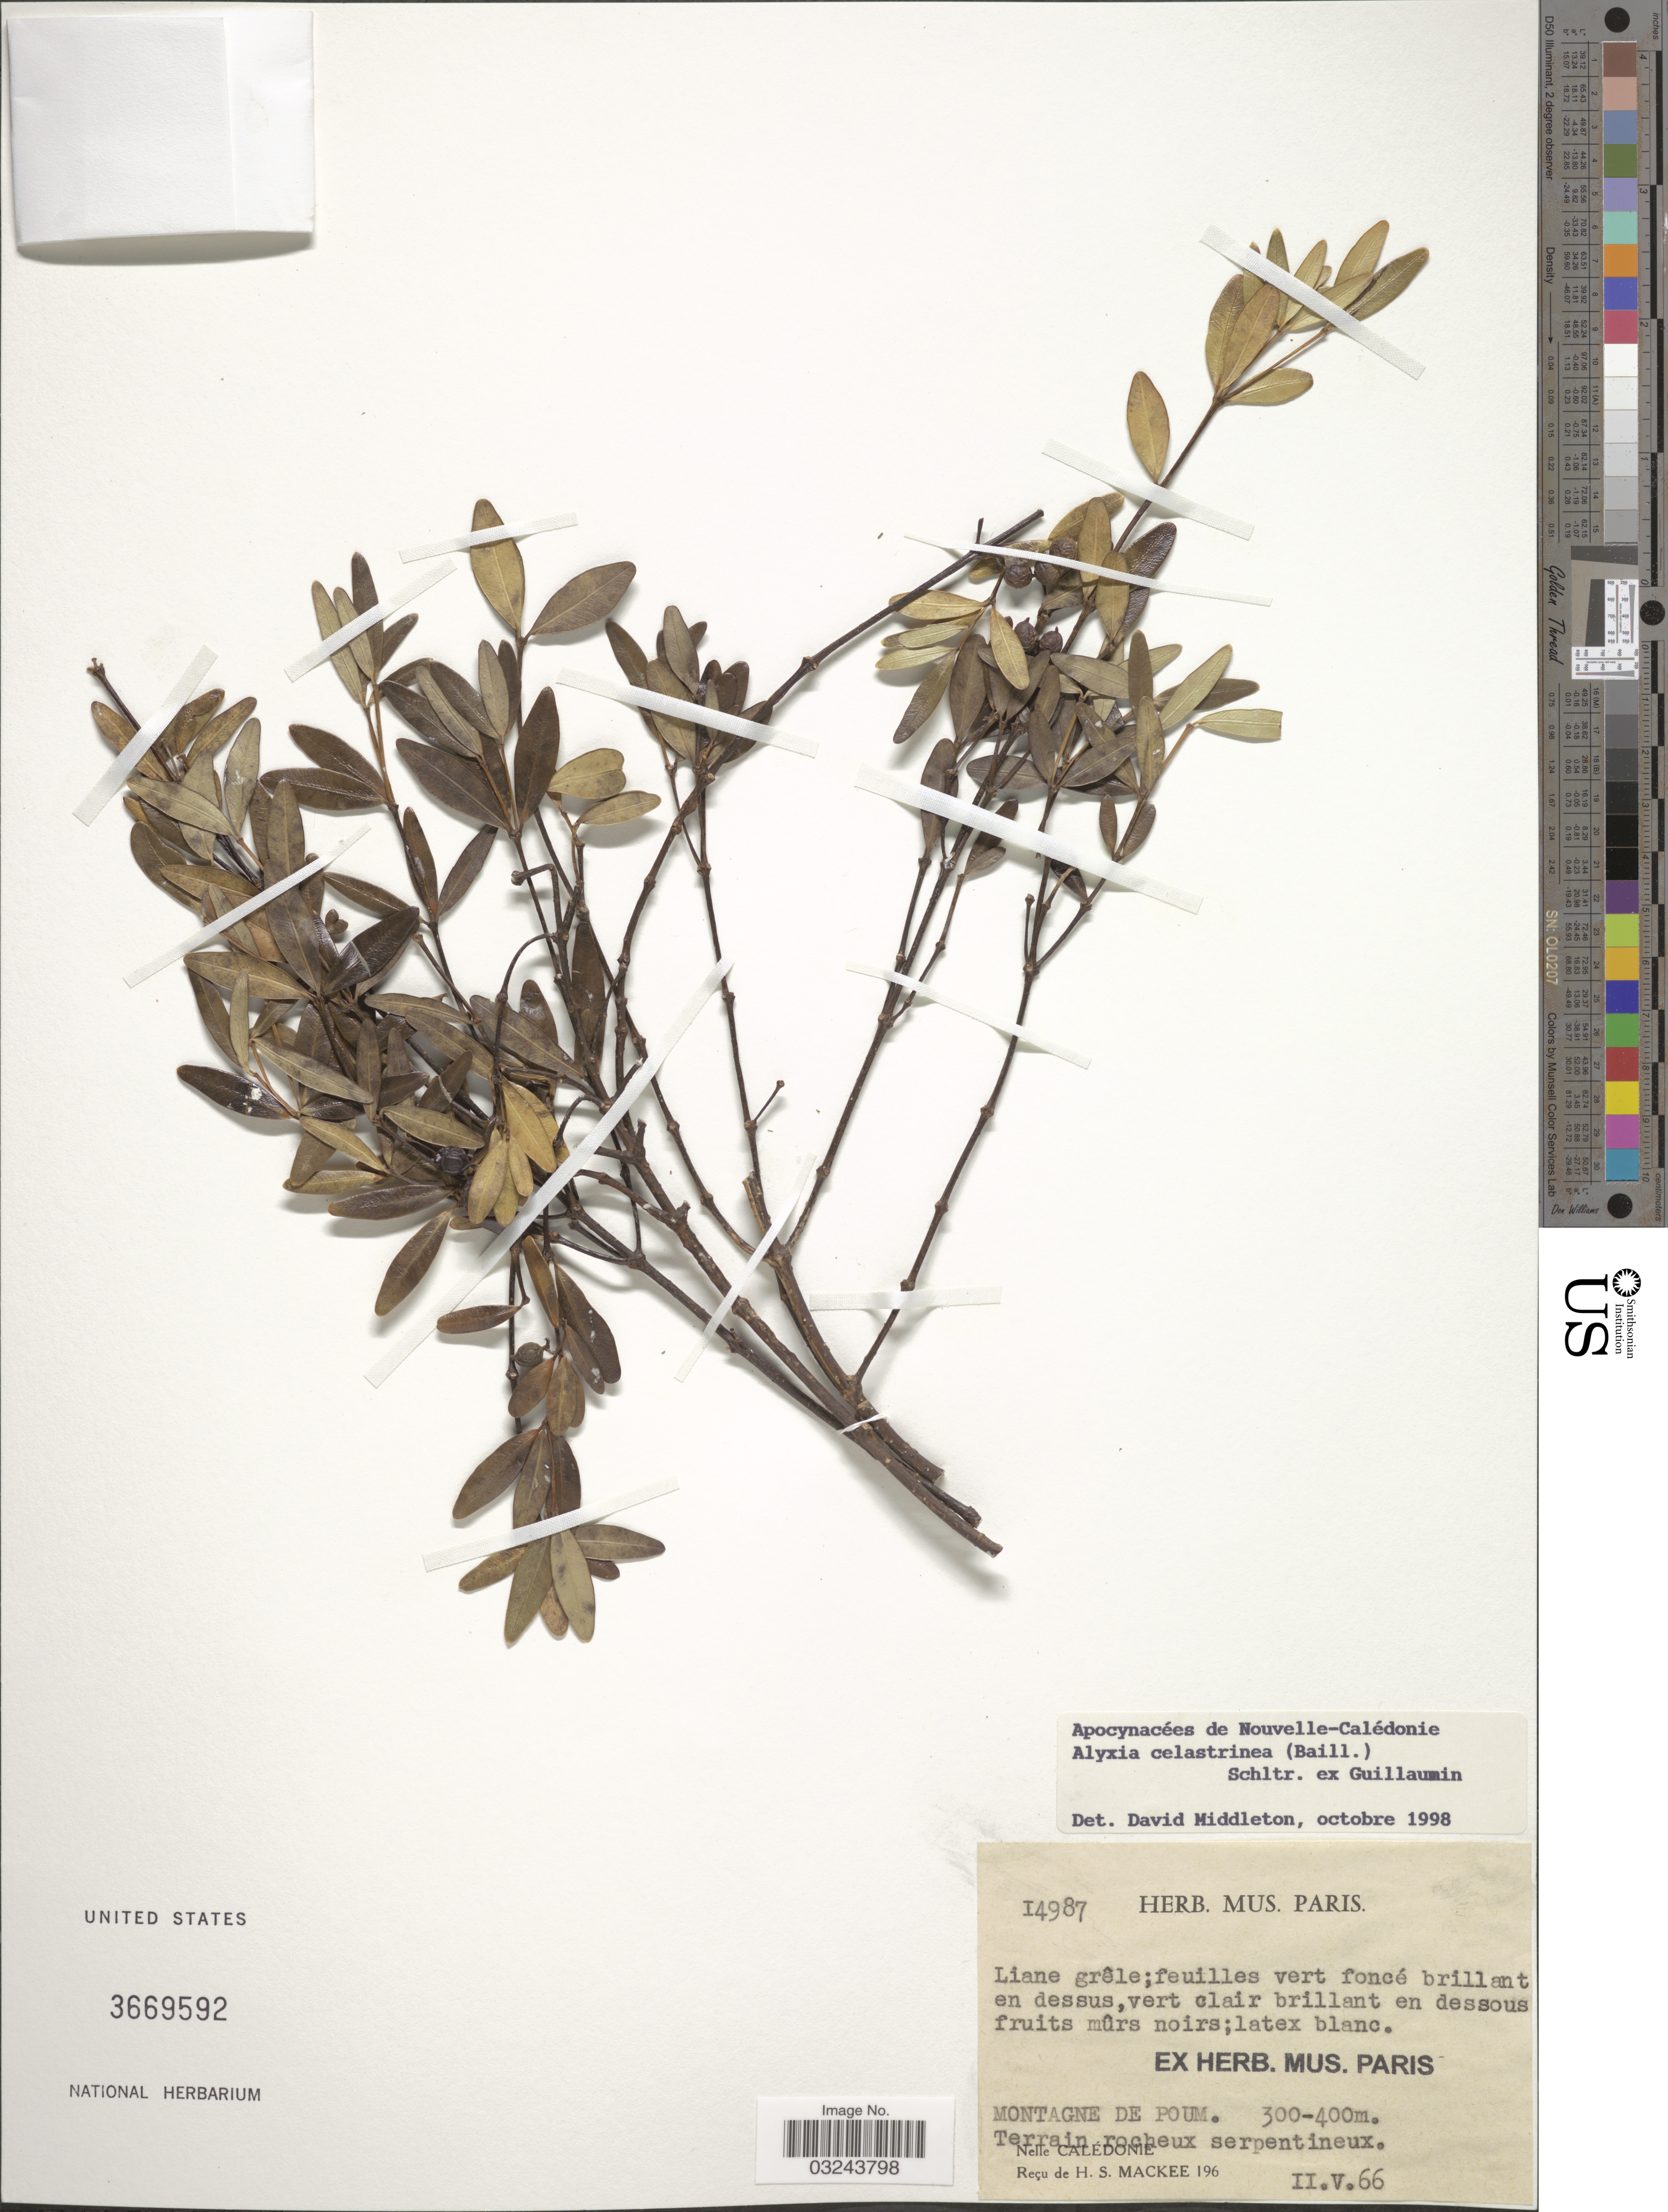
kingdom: Plantae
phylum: Tracheophyta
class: Magnoliopsida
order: Gentianales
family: Apocynaceae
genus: Alyxia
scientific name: Alyxia celastrinea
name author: Schltr. ex Guillaumin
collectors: H. Mackee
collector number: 14987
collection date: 1966-05-11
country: New Caledonia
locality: Montagne de Poum. Nelle Calédonie.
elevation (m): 300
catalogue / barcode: US 3669592